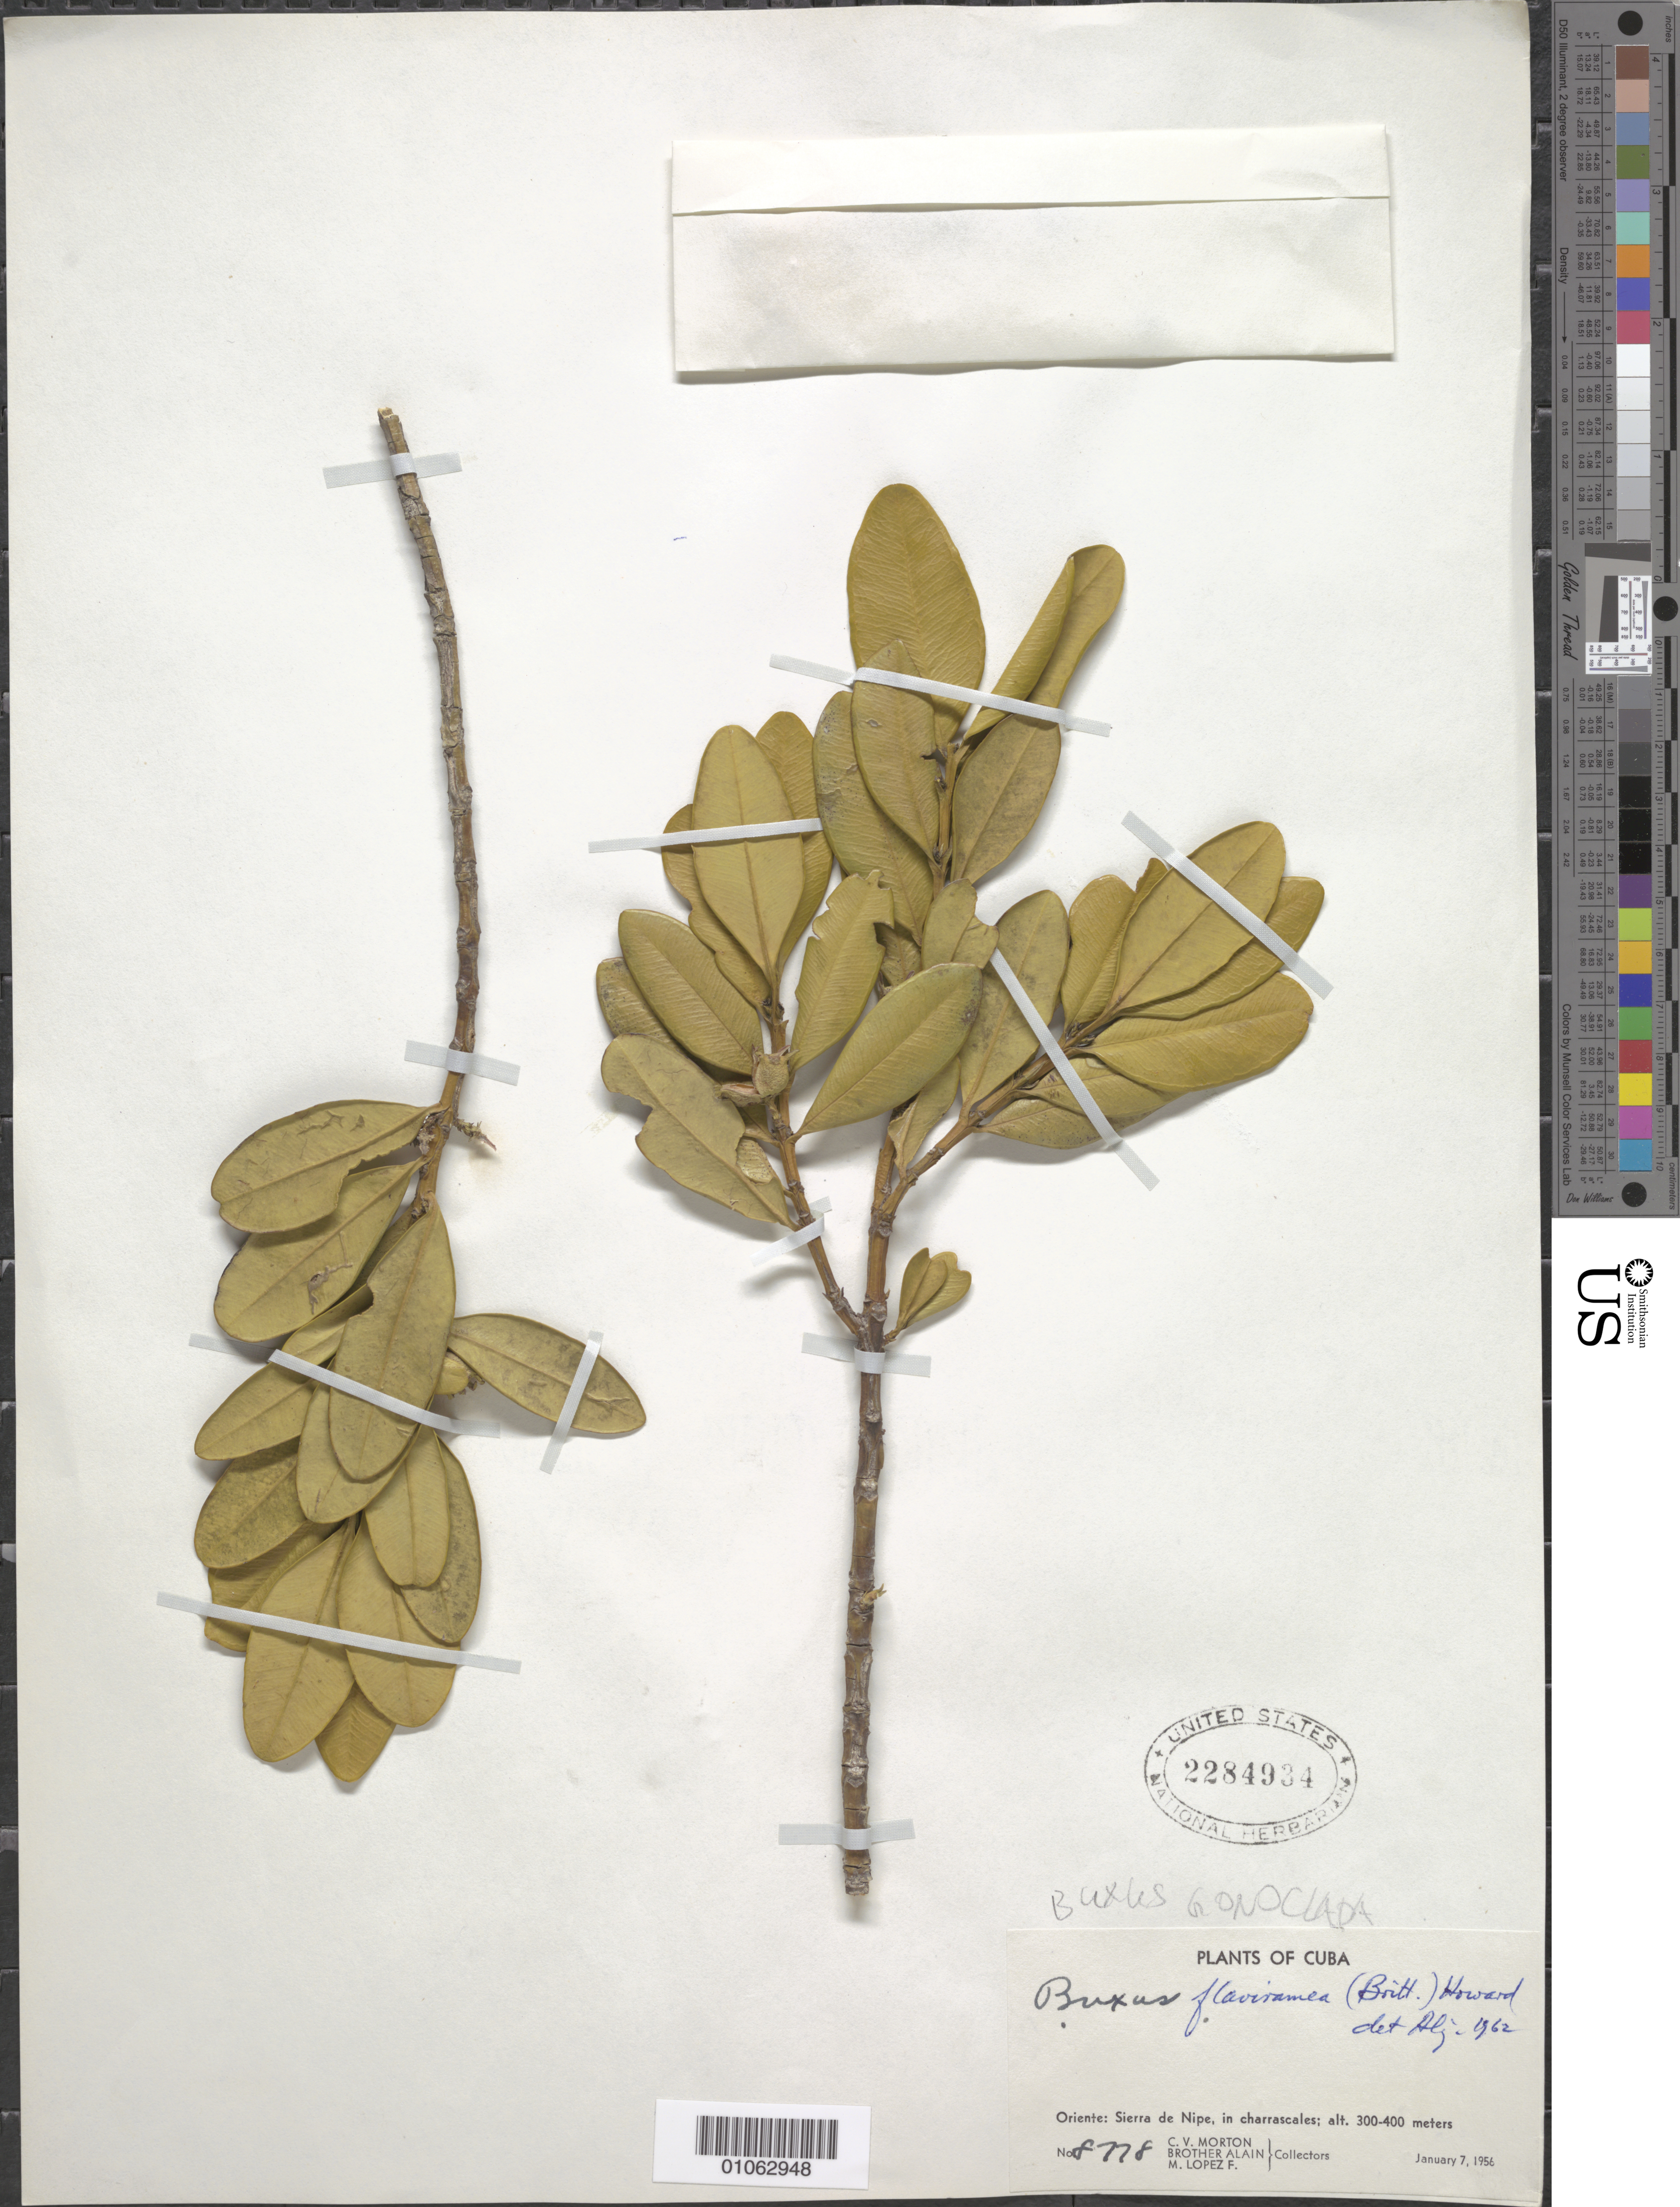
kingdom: Plantae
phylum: Tracheophyta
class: Magnoliopsida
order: Buxales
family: Buxaceae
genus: Buxus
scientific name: Buxus flaviramea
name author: (Britton) R.A. Howard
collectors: C. V. Morton, A. H. Liogier & M. López Figueiras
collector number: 8778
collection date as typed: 07 Jan 1956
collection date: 1956-01-07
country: Cuba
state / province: Holguín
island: Cuba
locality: Sierra de Nipe, In Charascales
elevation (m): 300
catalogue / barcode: US 2284934